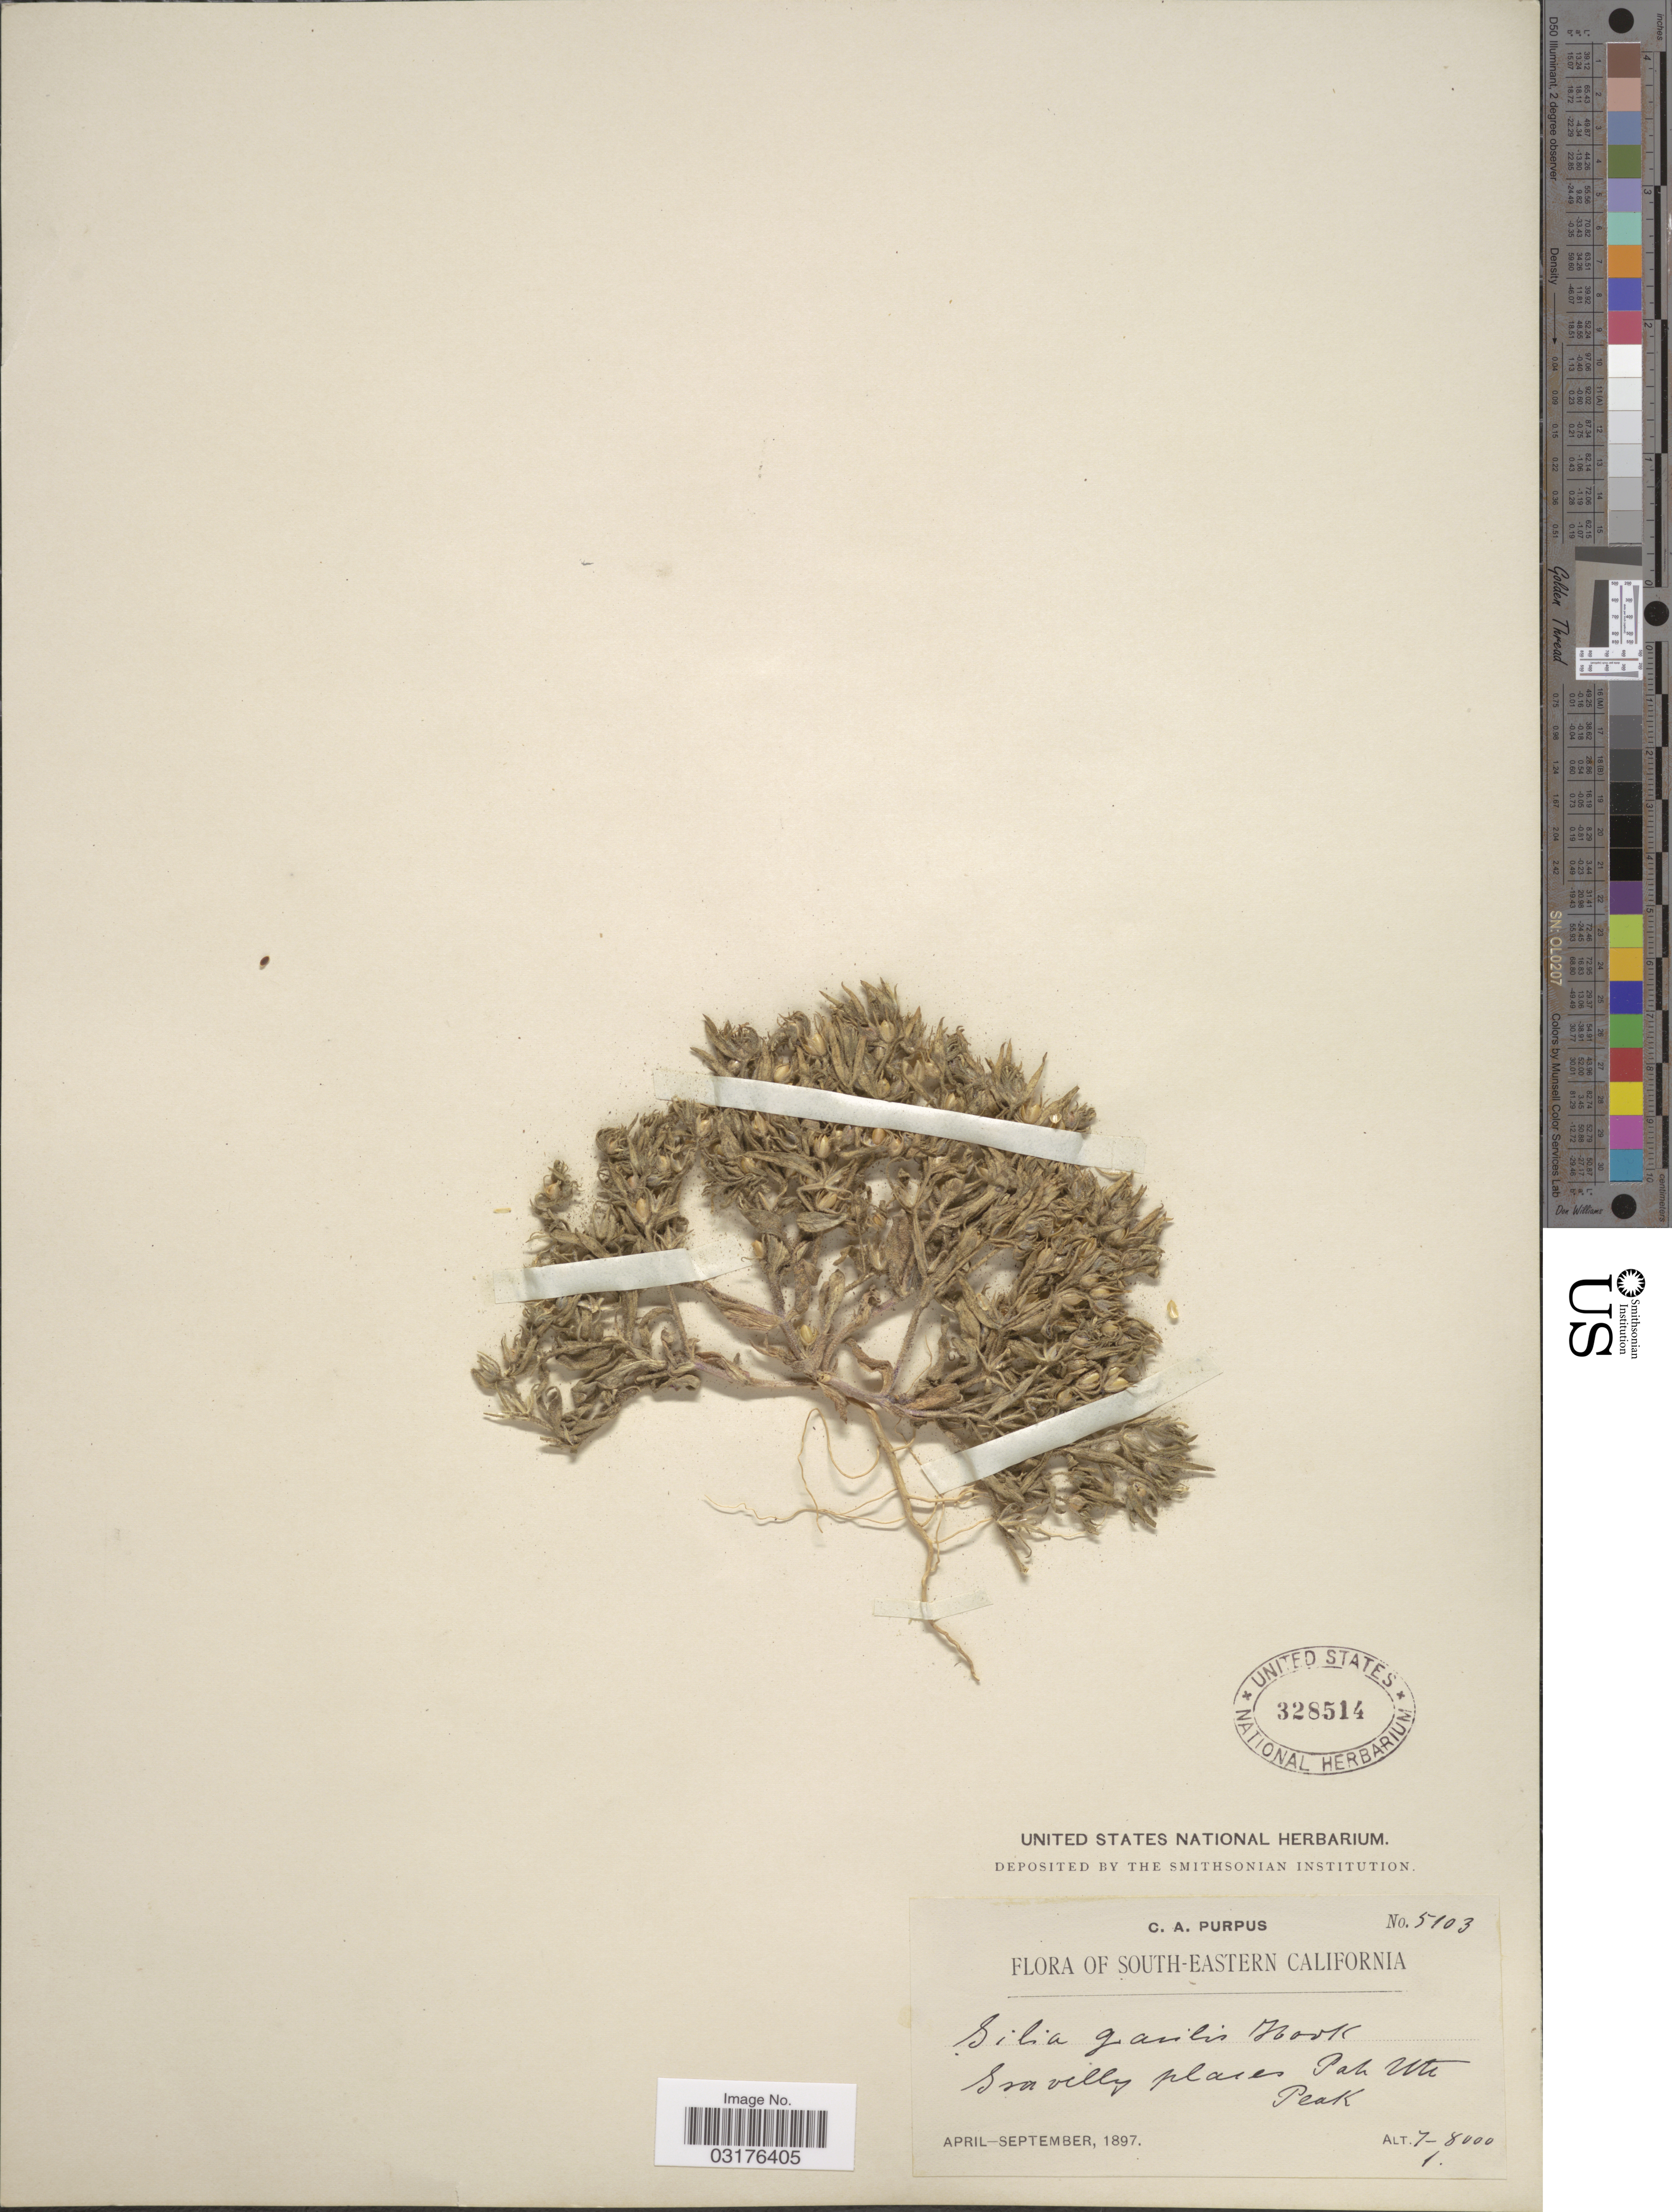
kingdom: Plantae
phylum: Tracheophyta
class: Magnoliopsida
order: Ericales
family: Polemoniaceae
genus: Microsteris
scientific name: Microsteris gracilis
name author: (Hook.) Greene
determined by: Strong, Mark T., (BOT), Smithsonian Institution - National Museum of Natural History (UNITED STATES)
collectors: C. A. Purpus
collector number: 5103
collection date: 1897-04/1897-09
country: United States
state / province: California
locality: South-Eastern California, gravelly places Pah Ute Peak.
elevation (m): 2134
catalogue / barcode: US 328514